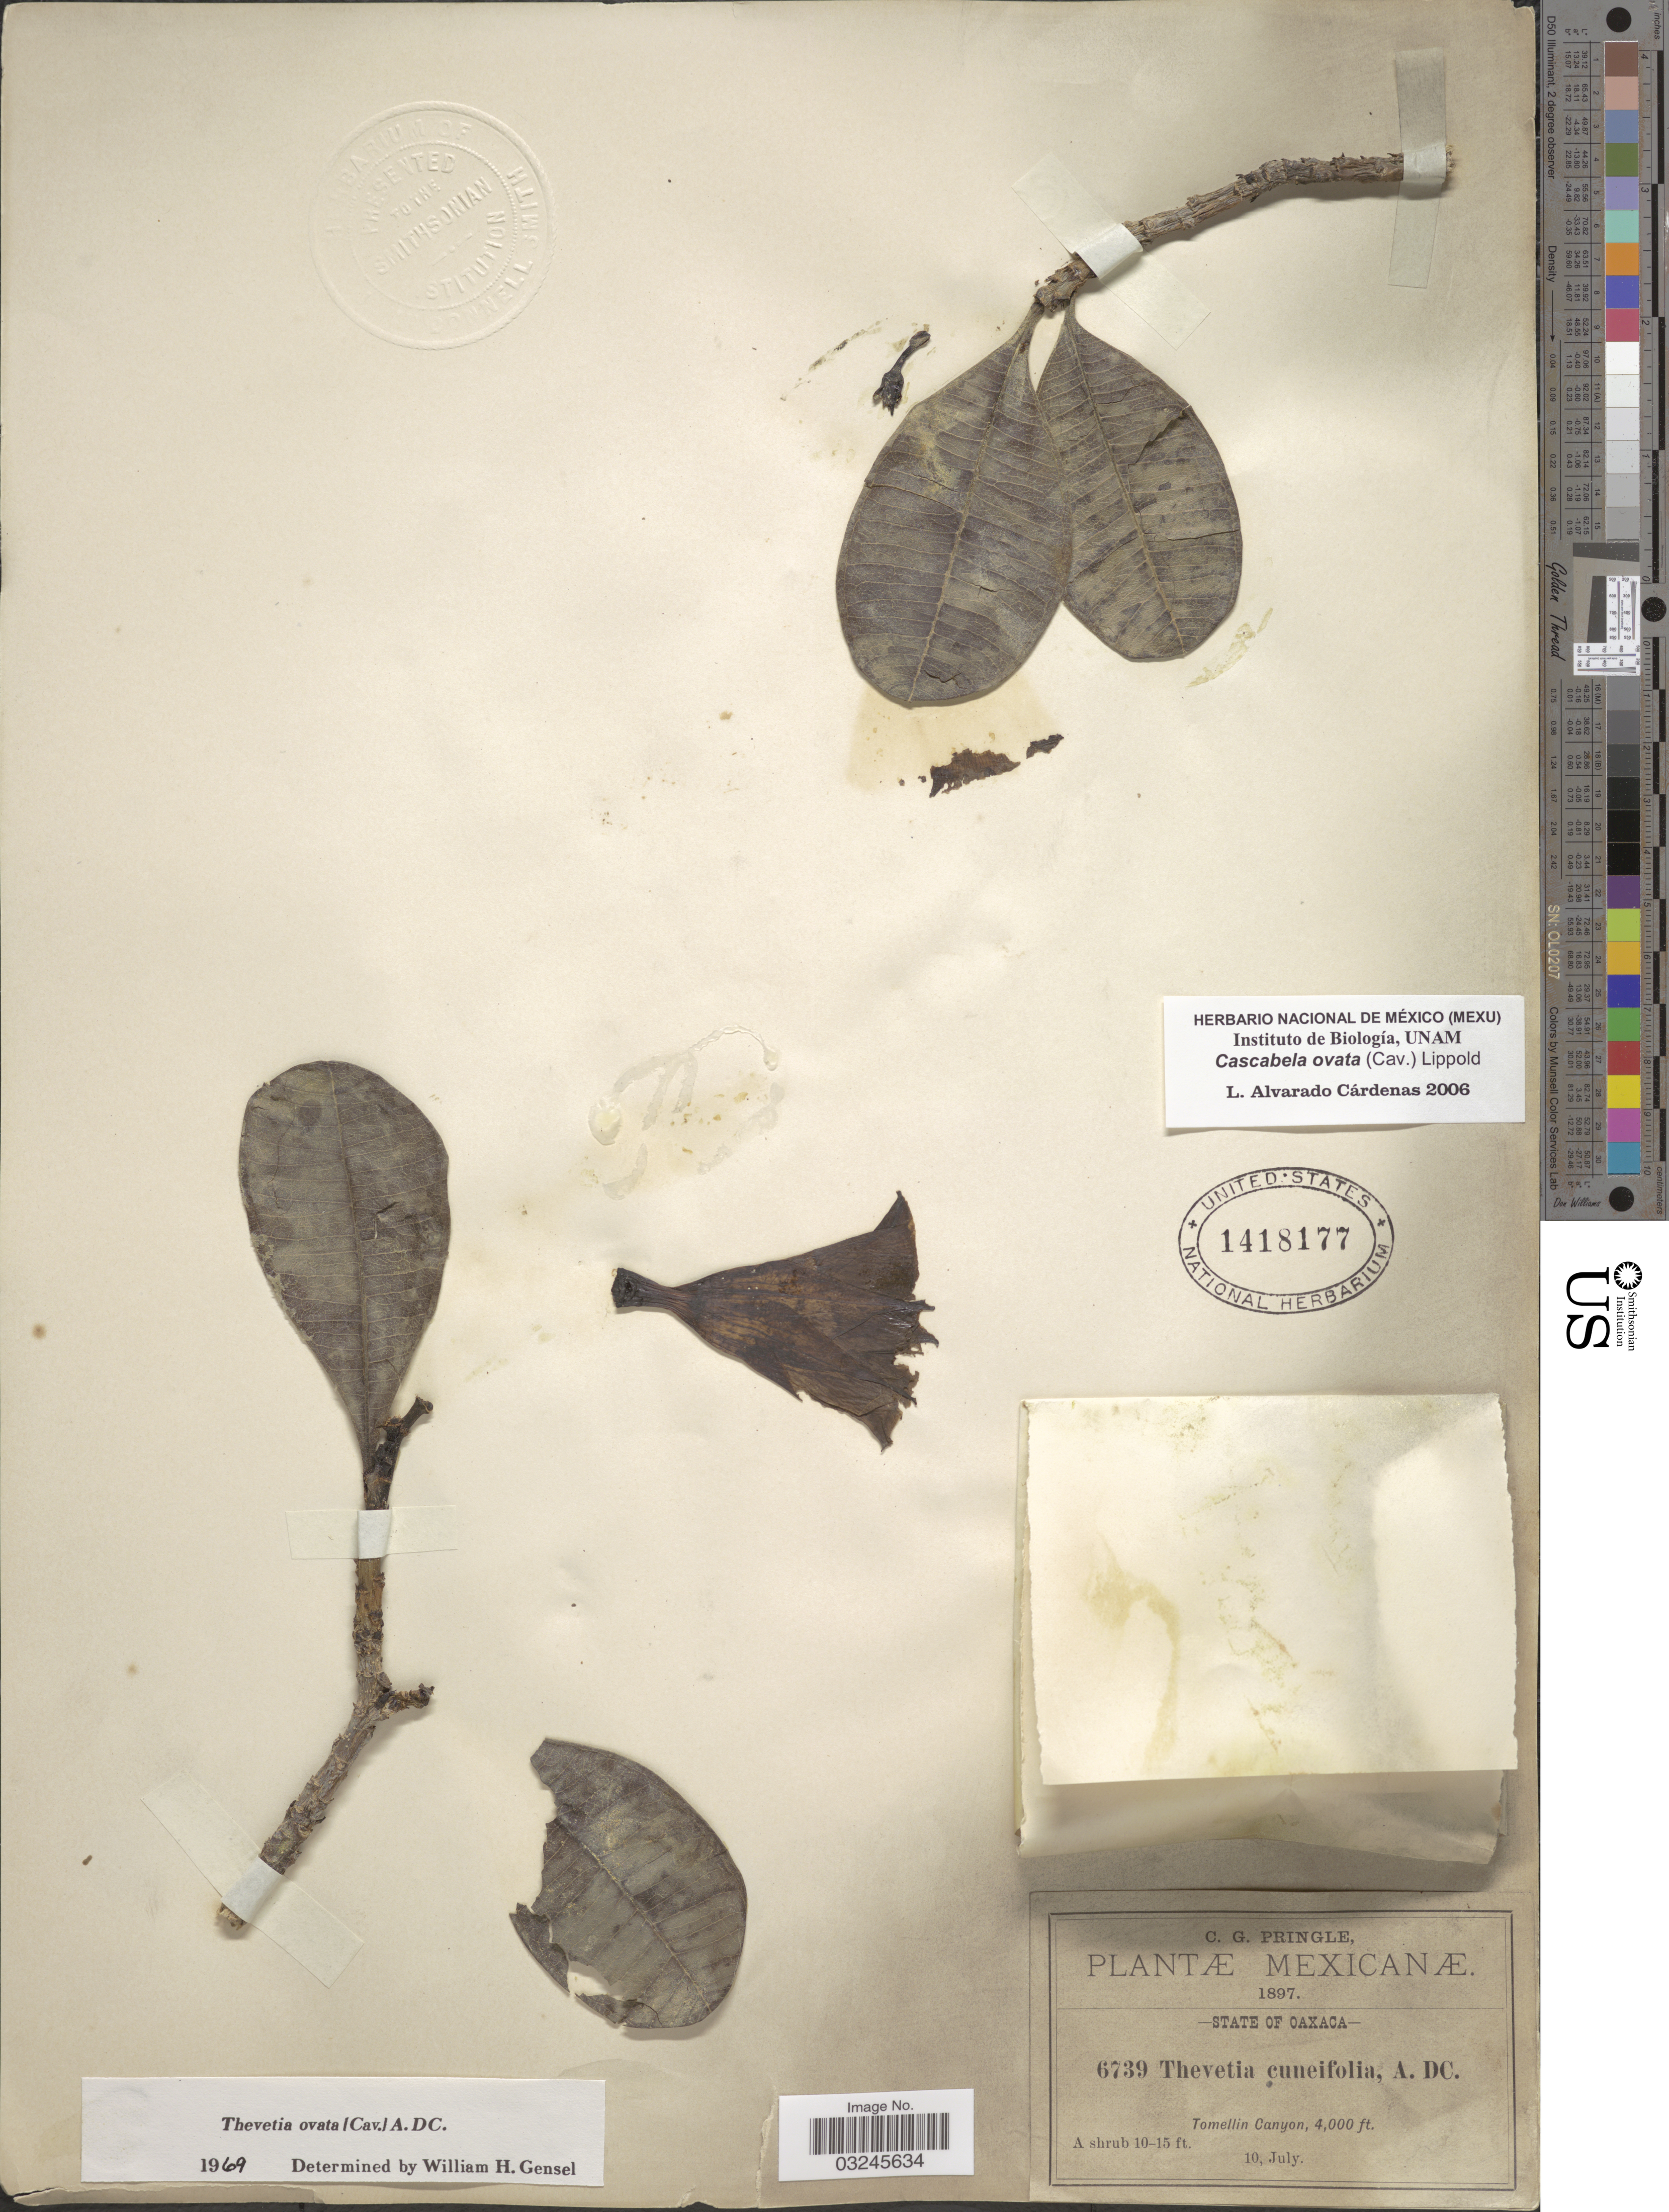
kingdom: Plantae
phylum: Tracheophyta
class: Magnoliopsida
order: Gentianales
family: Apocynaceae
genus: Thevetia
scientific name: Thevetia ovata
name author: (Cav.) A. DC.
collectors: C. G. Pringle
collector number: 6739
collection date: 1897-07-10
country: Mexico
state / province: Oaxaca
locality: Tomellin Canyon.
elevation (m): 1219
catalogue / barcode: US 1418177